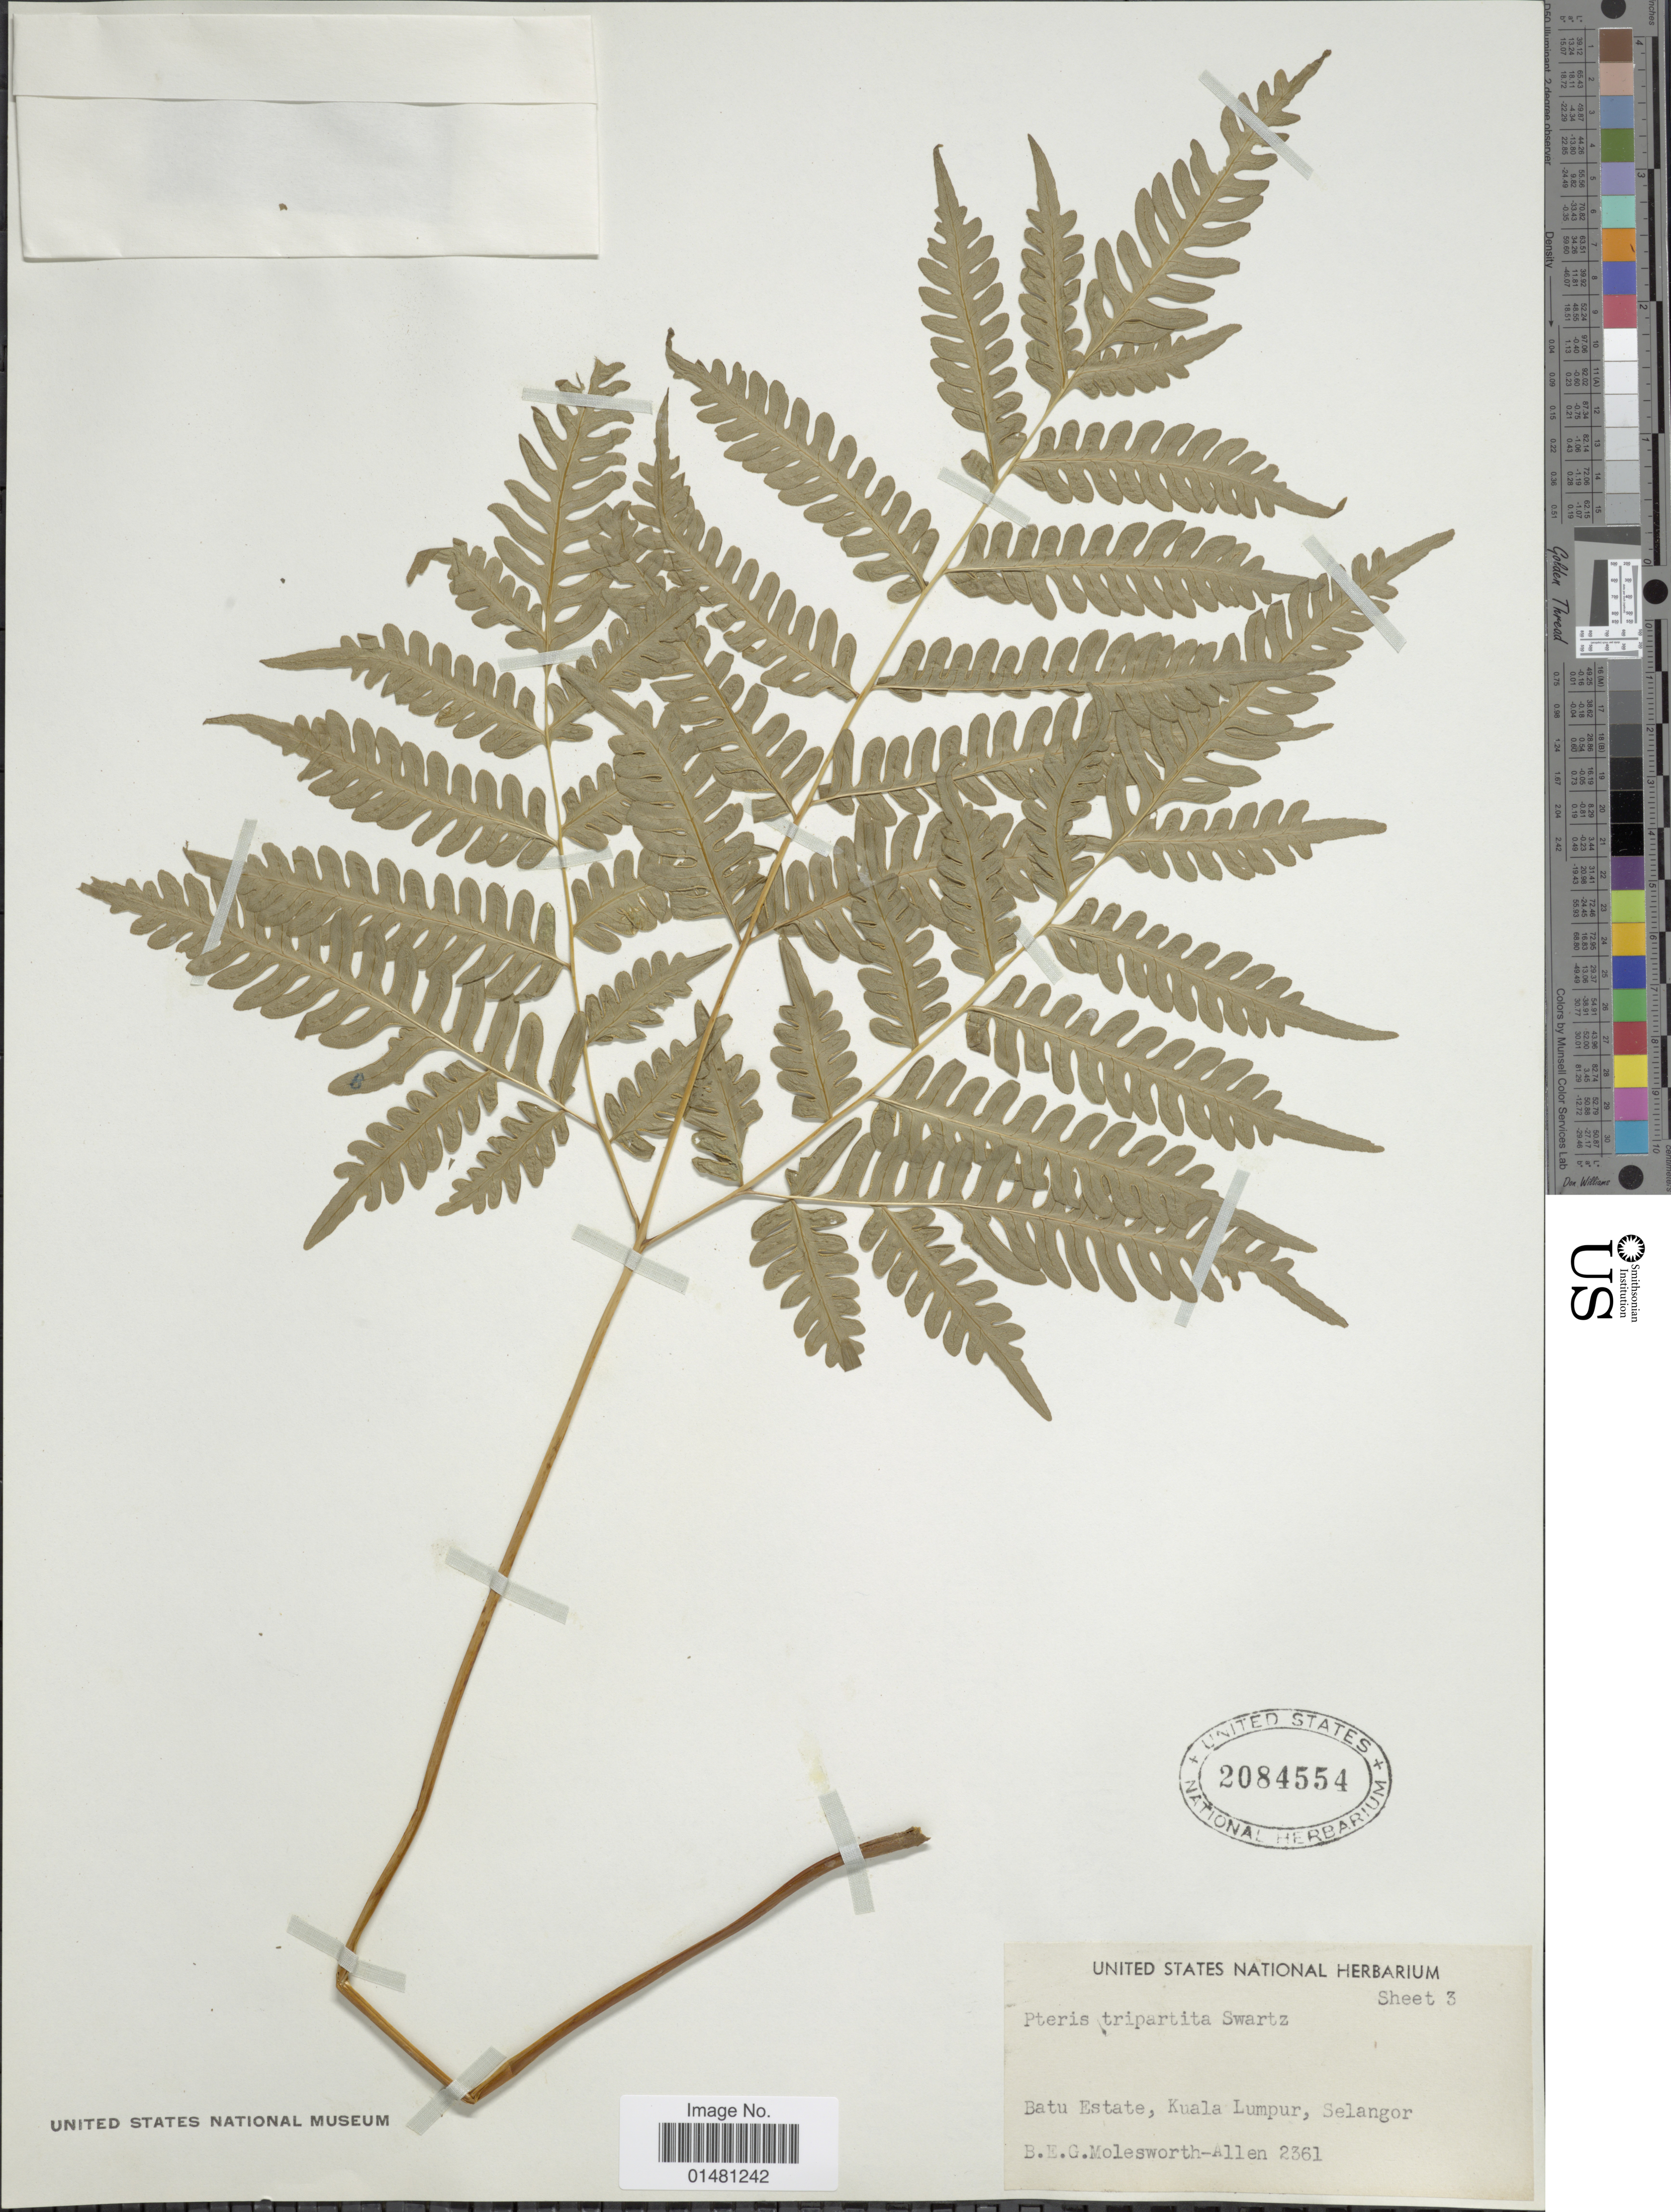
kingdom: Plantae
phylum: Tracheophyta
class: Polypodiopsida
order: Polypodiales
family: Pteridaceae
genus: Pteris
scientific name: Pteris tripartita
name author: Sw.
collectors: B. E. G. Molesworth-Allen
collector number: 2361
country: Malaysia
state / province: Selangor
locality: Batu Estate, Kuala Lumpur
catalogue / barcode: US 2084554